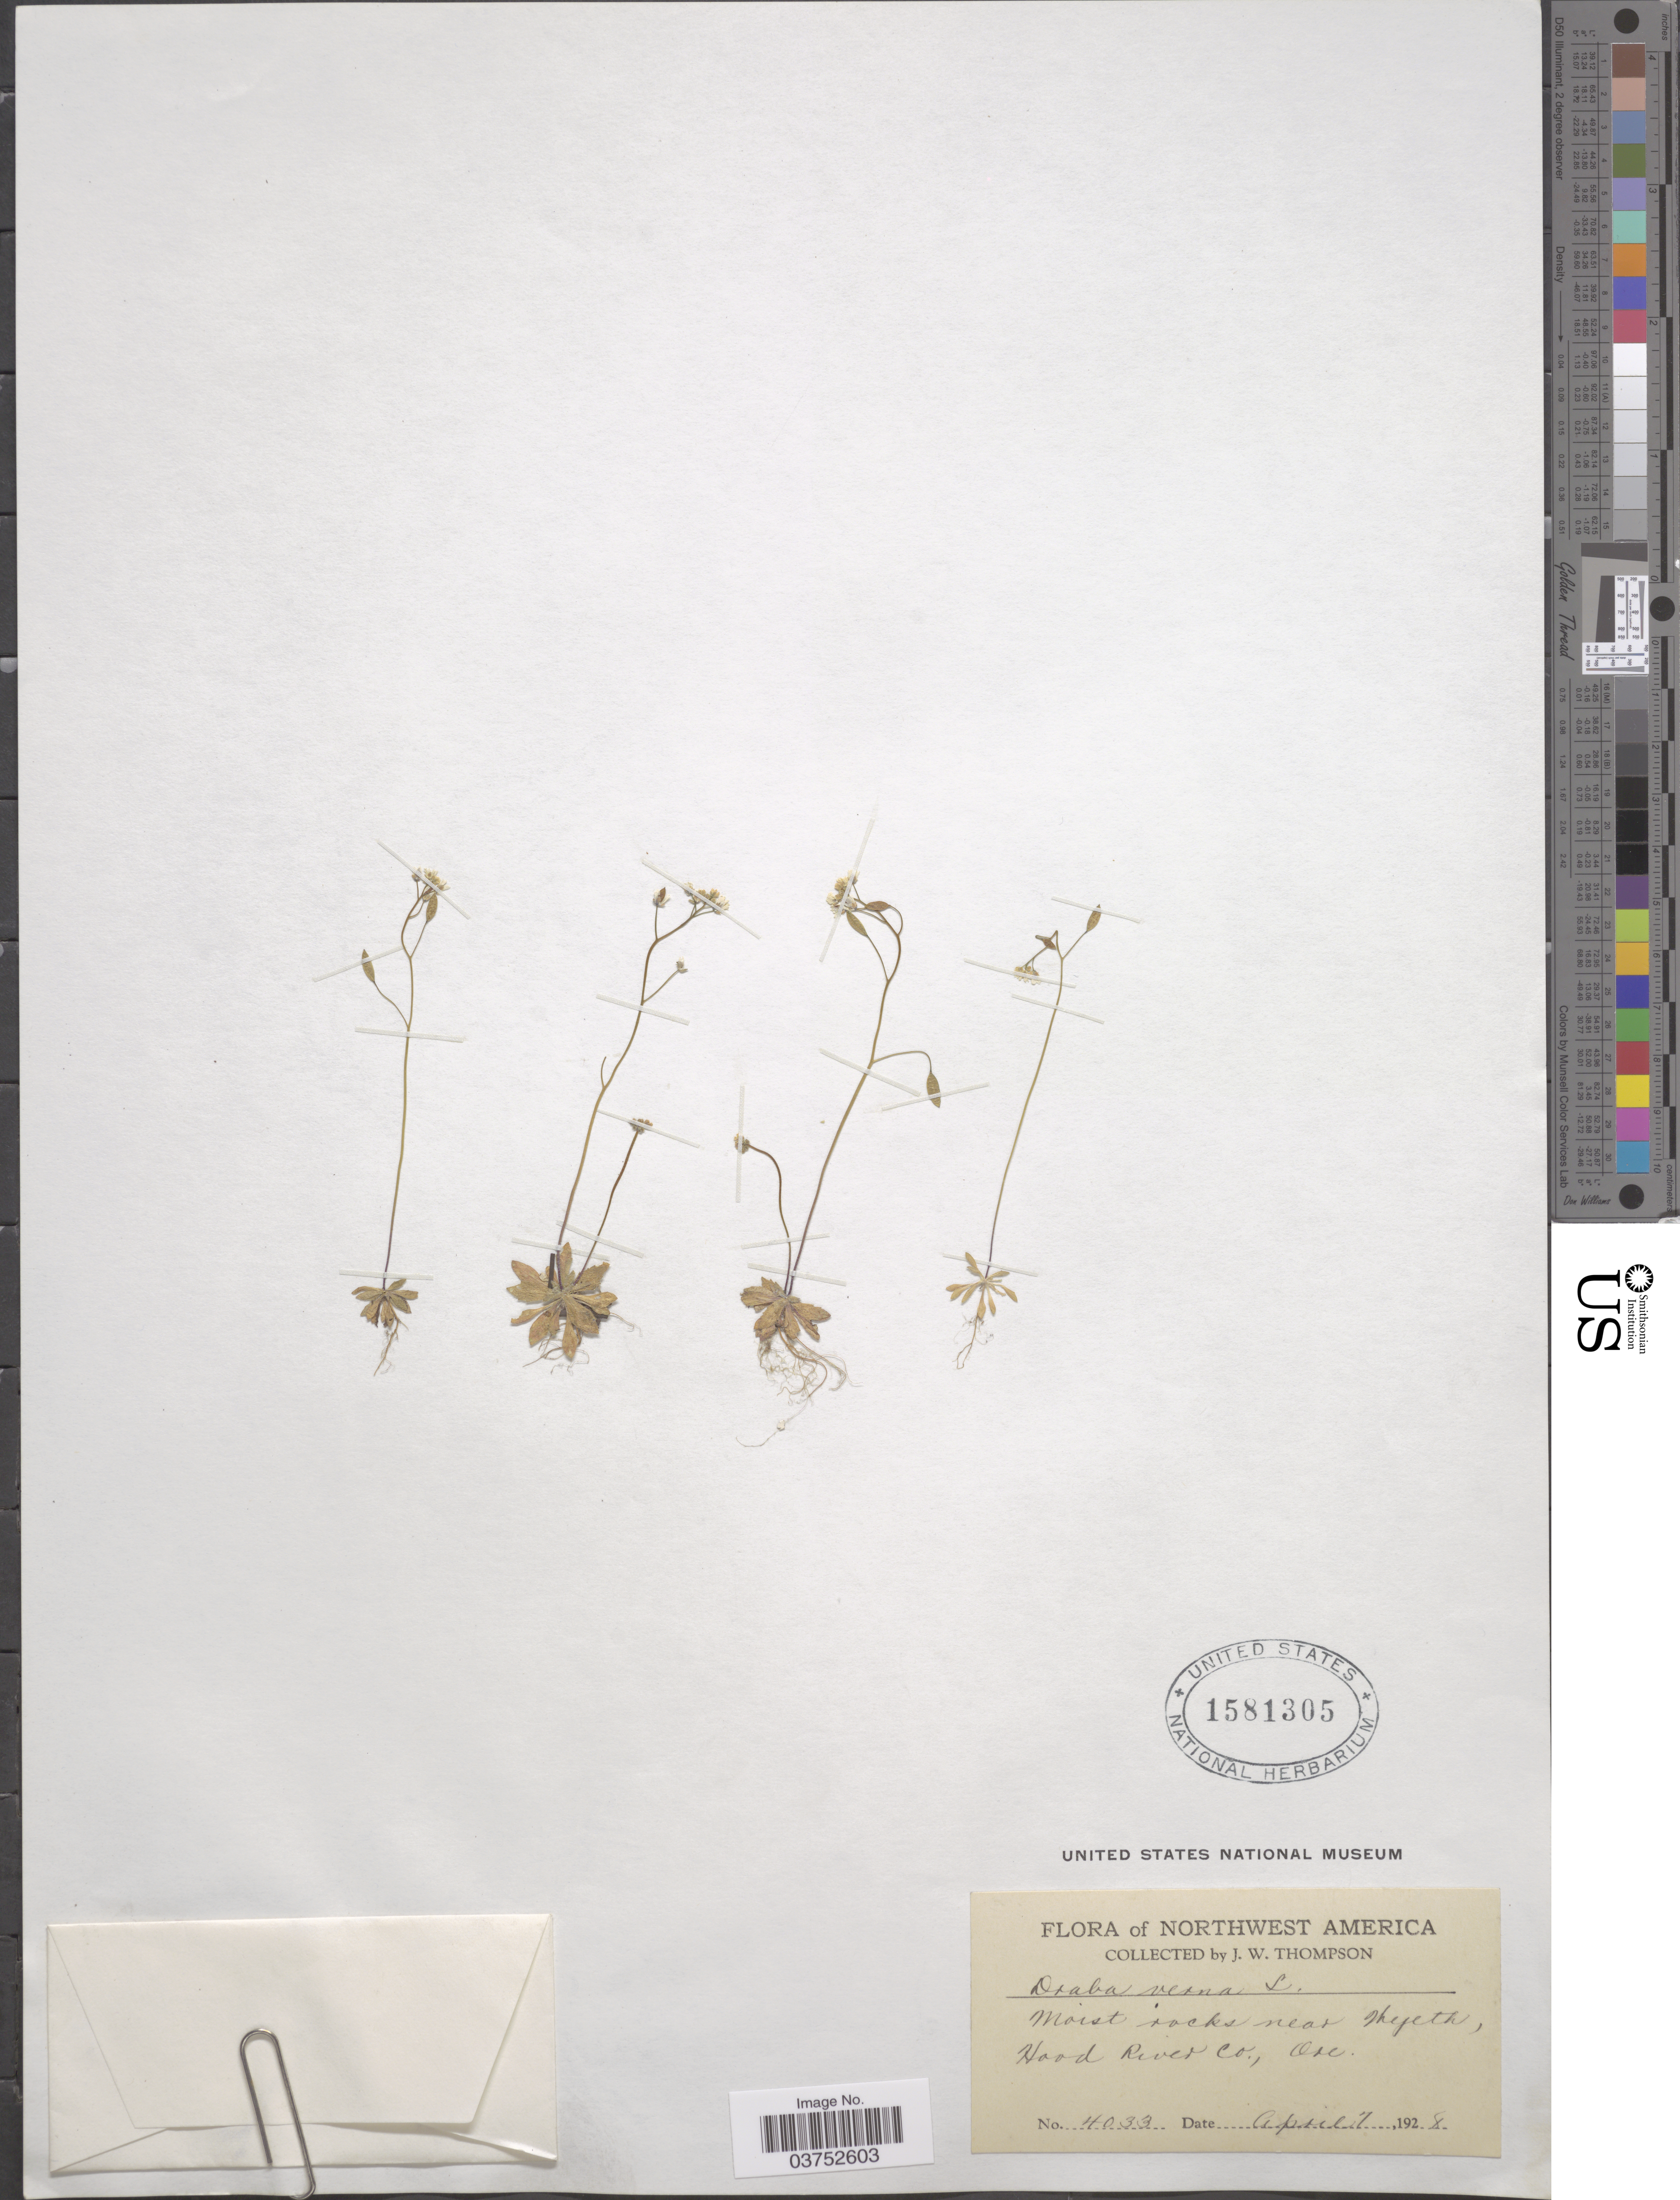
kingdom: Plantae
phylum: Tracheophyta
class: Magnoliopsida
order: Brassicales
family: Brassicaceae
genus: Draba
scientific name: Draba verna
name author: L.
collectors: J. Thompson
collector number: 4033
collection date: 1928-04-07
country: United States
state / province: Oregon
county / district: Hood River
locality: Near Wyeth, Hood River Co. Northwest America.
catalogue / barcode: US 1581305